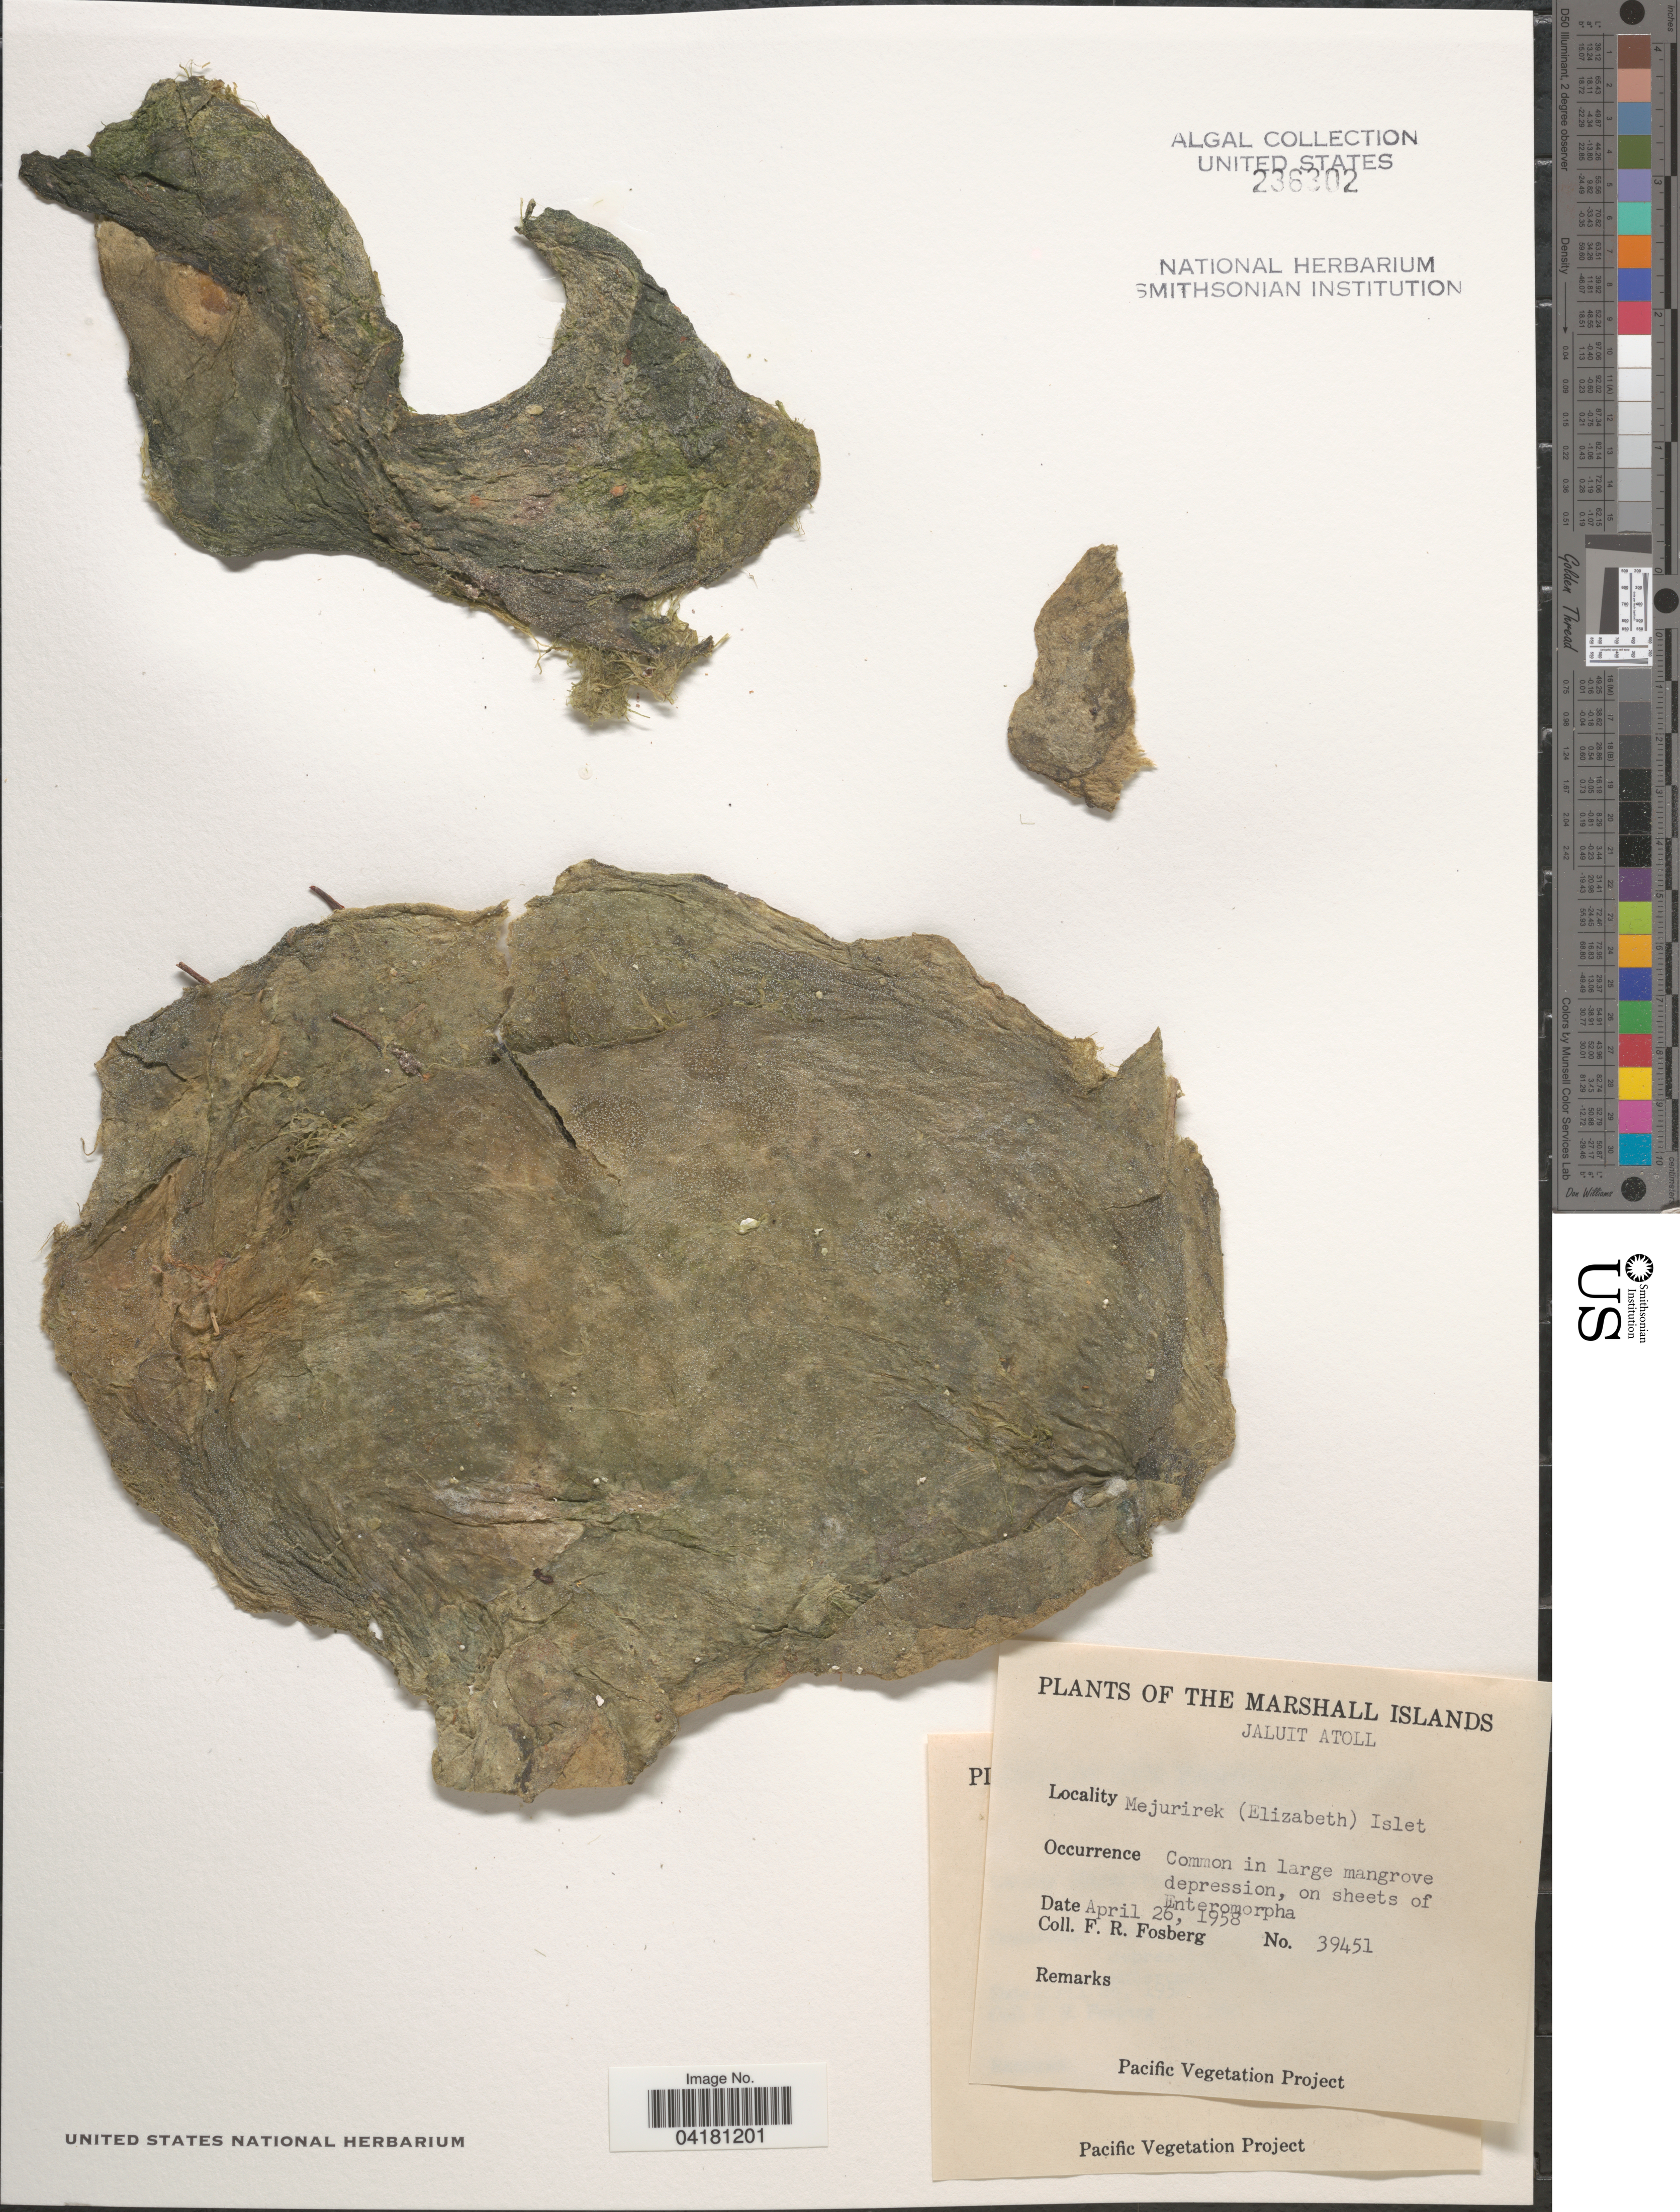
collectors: F. R. Fosberg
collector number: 39451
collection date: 1958-04-26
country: Marshall Islands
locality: Jaluit Atoll. Majurirek (Elisabeth) Islet.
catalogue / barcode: US 236302